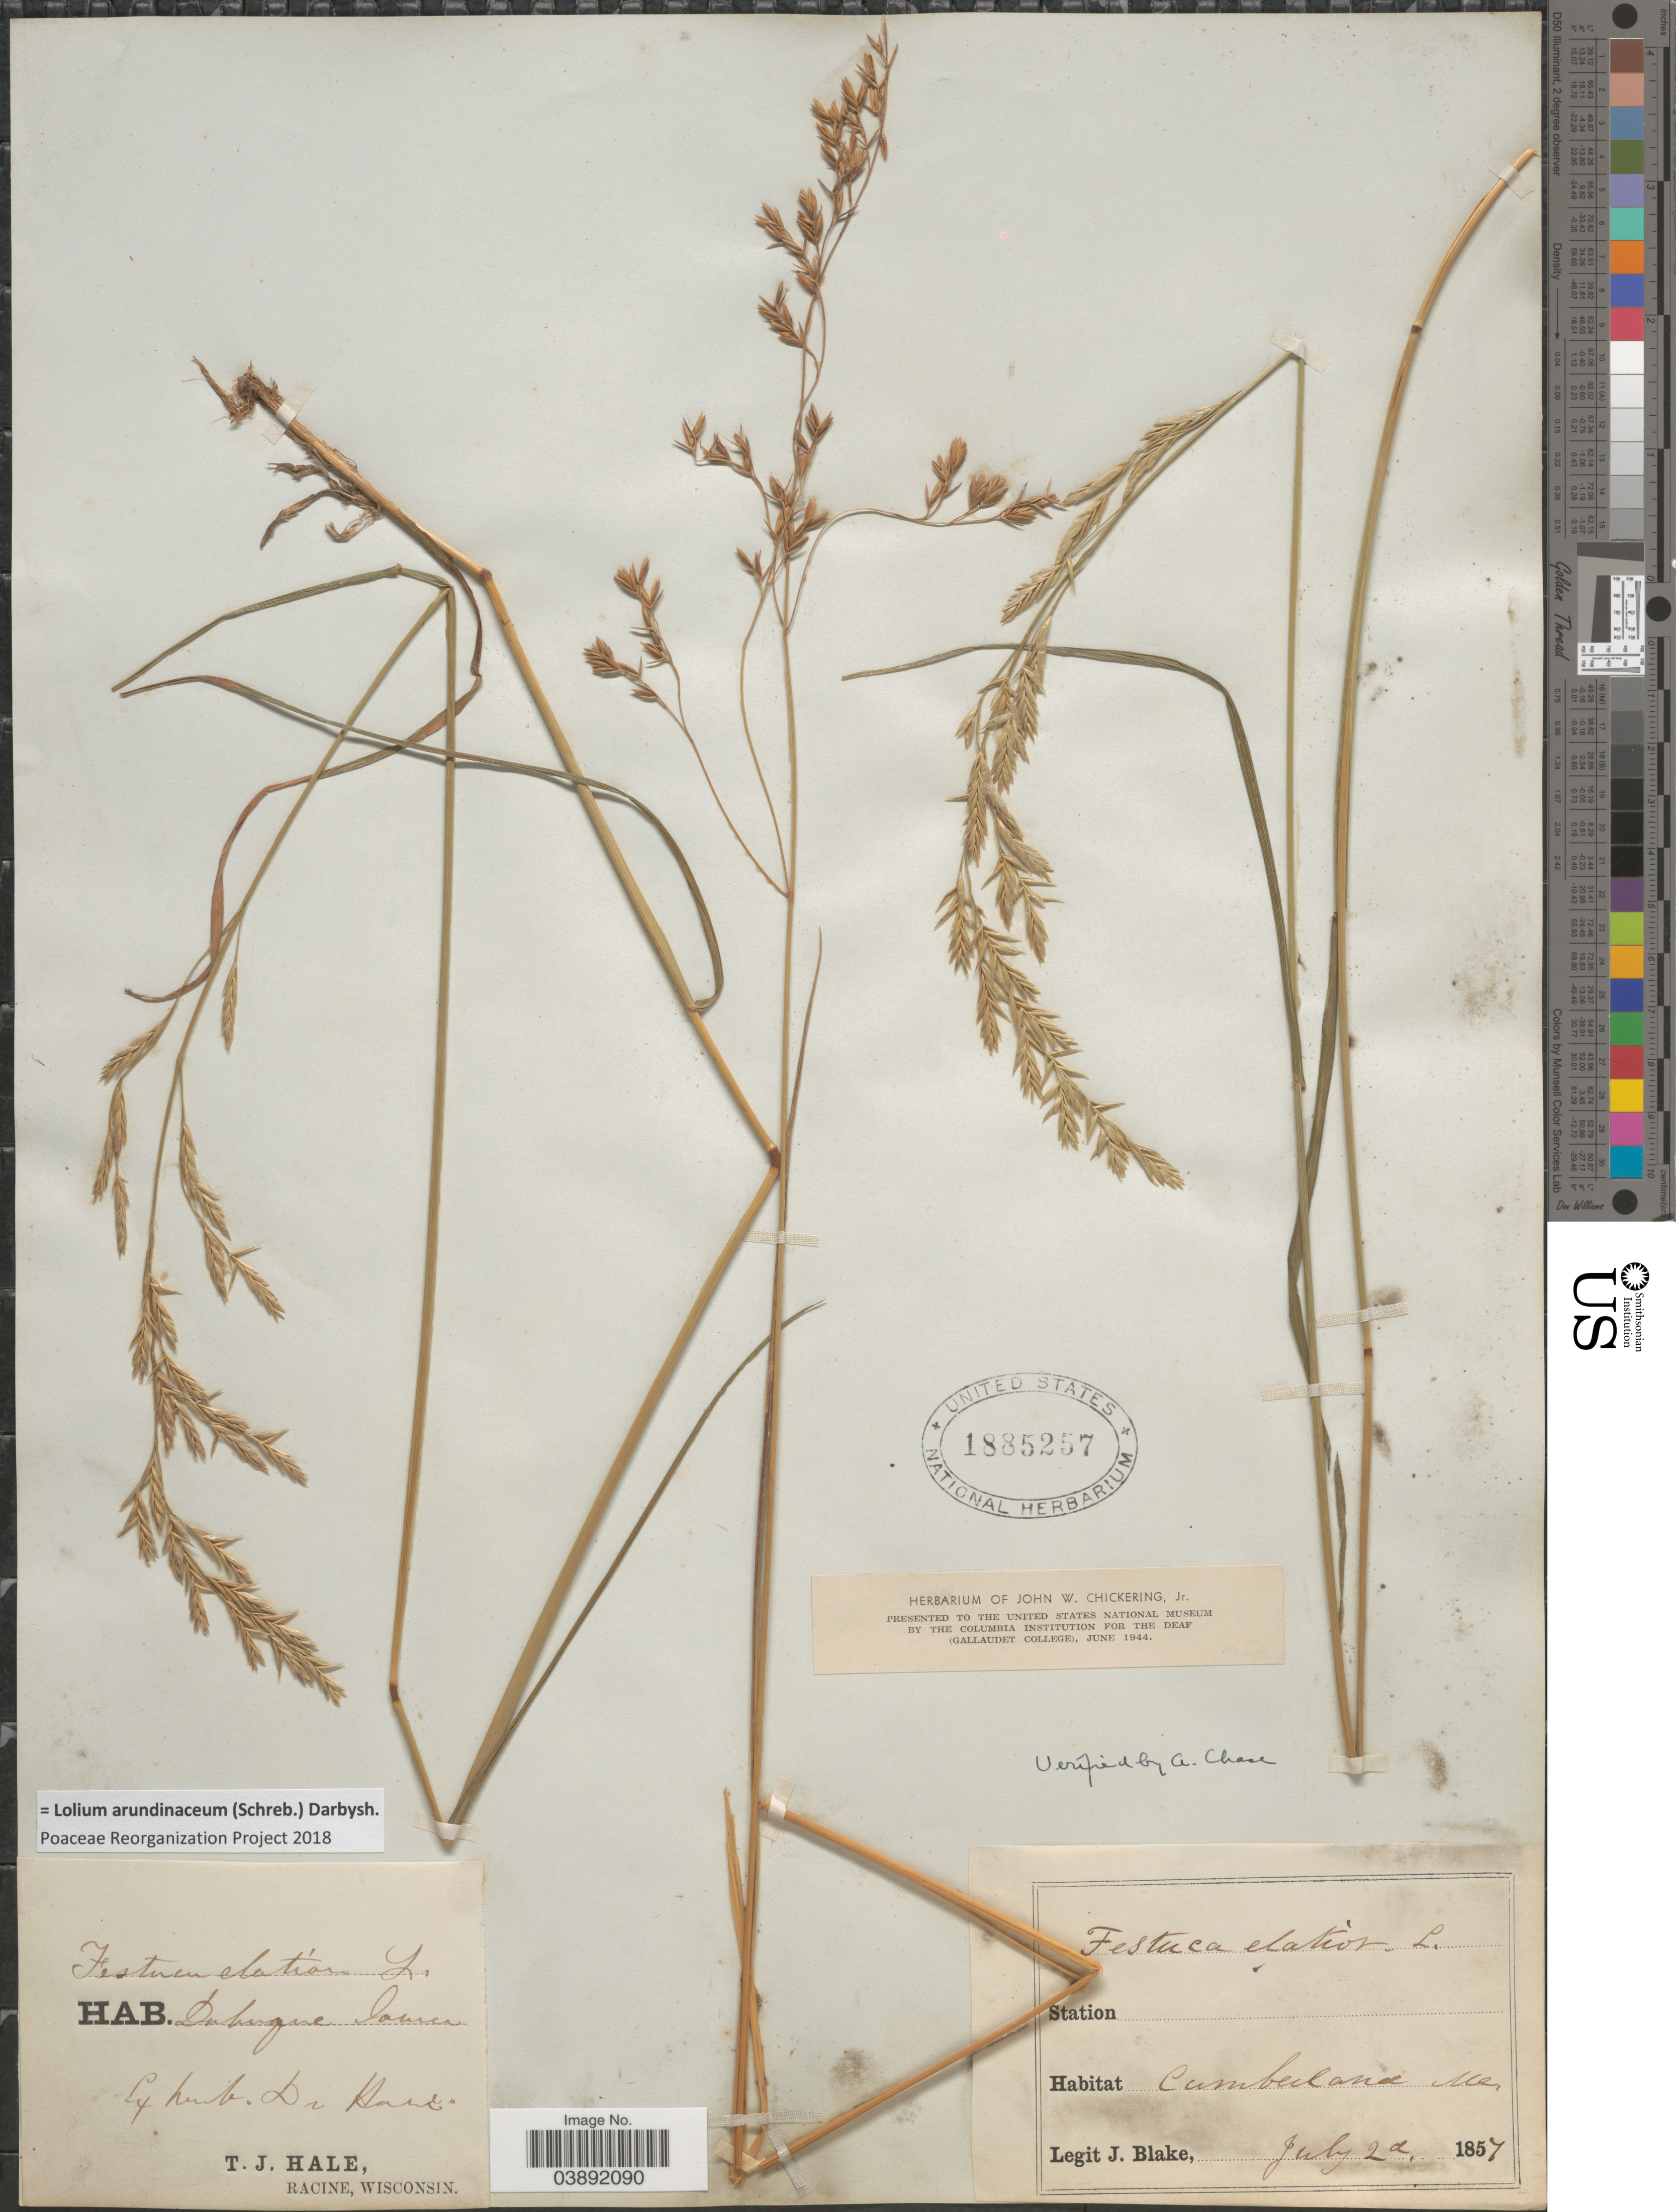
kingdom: Plantae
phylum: Tracheophyta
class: Liliopsida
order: Poales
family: Poaceae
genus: Lolium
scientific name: Lolium arundinaceum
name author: (Schreb.) Darbysh.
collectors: T. Hale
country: United States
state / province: Iowa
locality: Dubuque.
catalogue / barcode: US 1885257-2